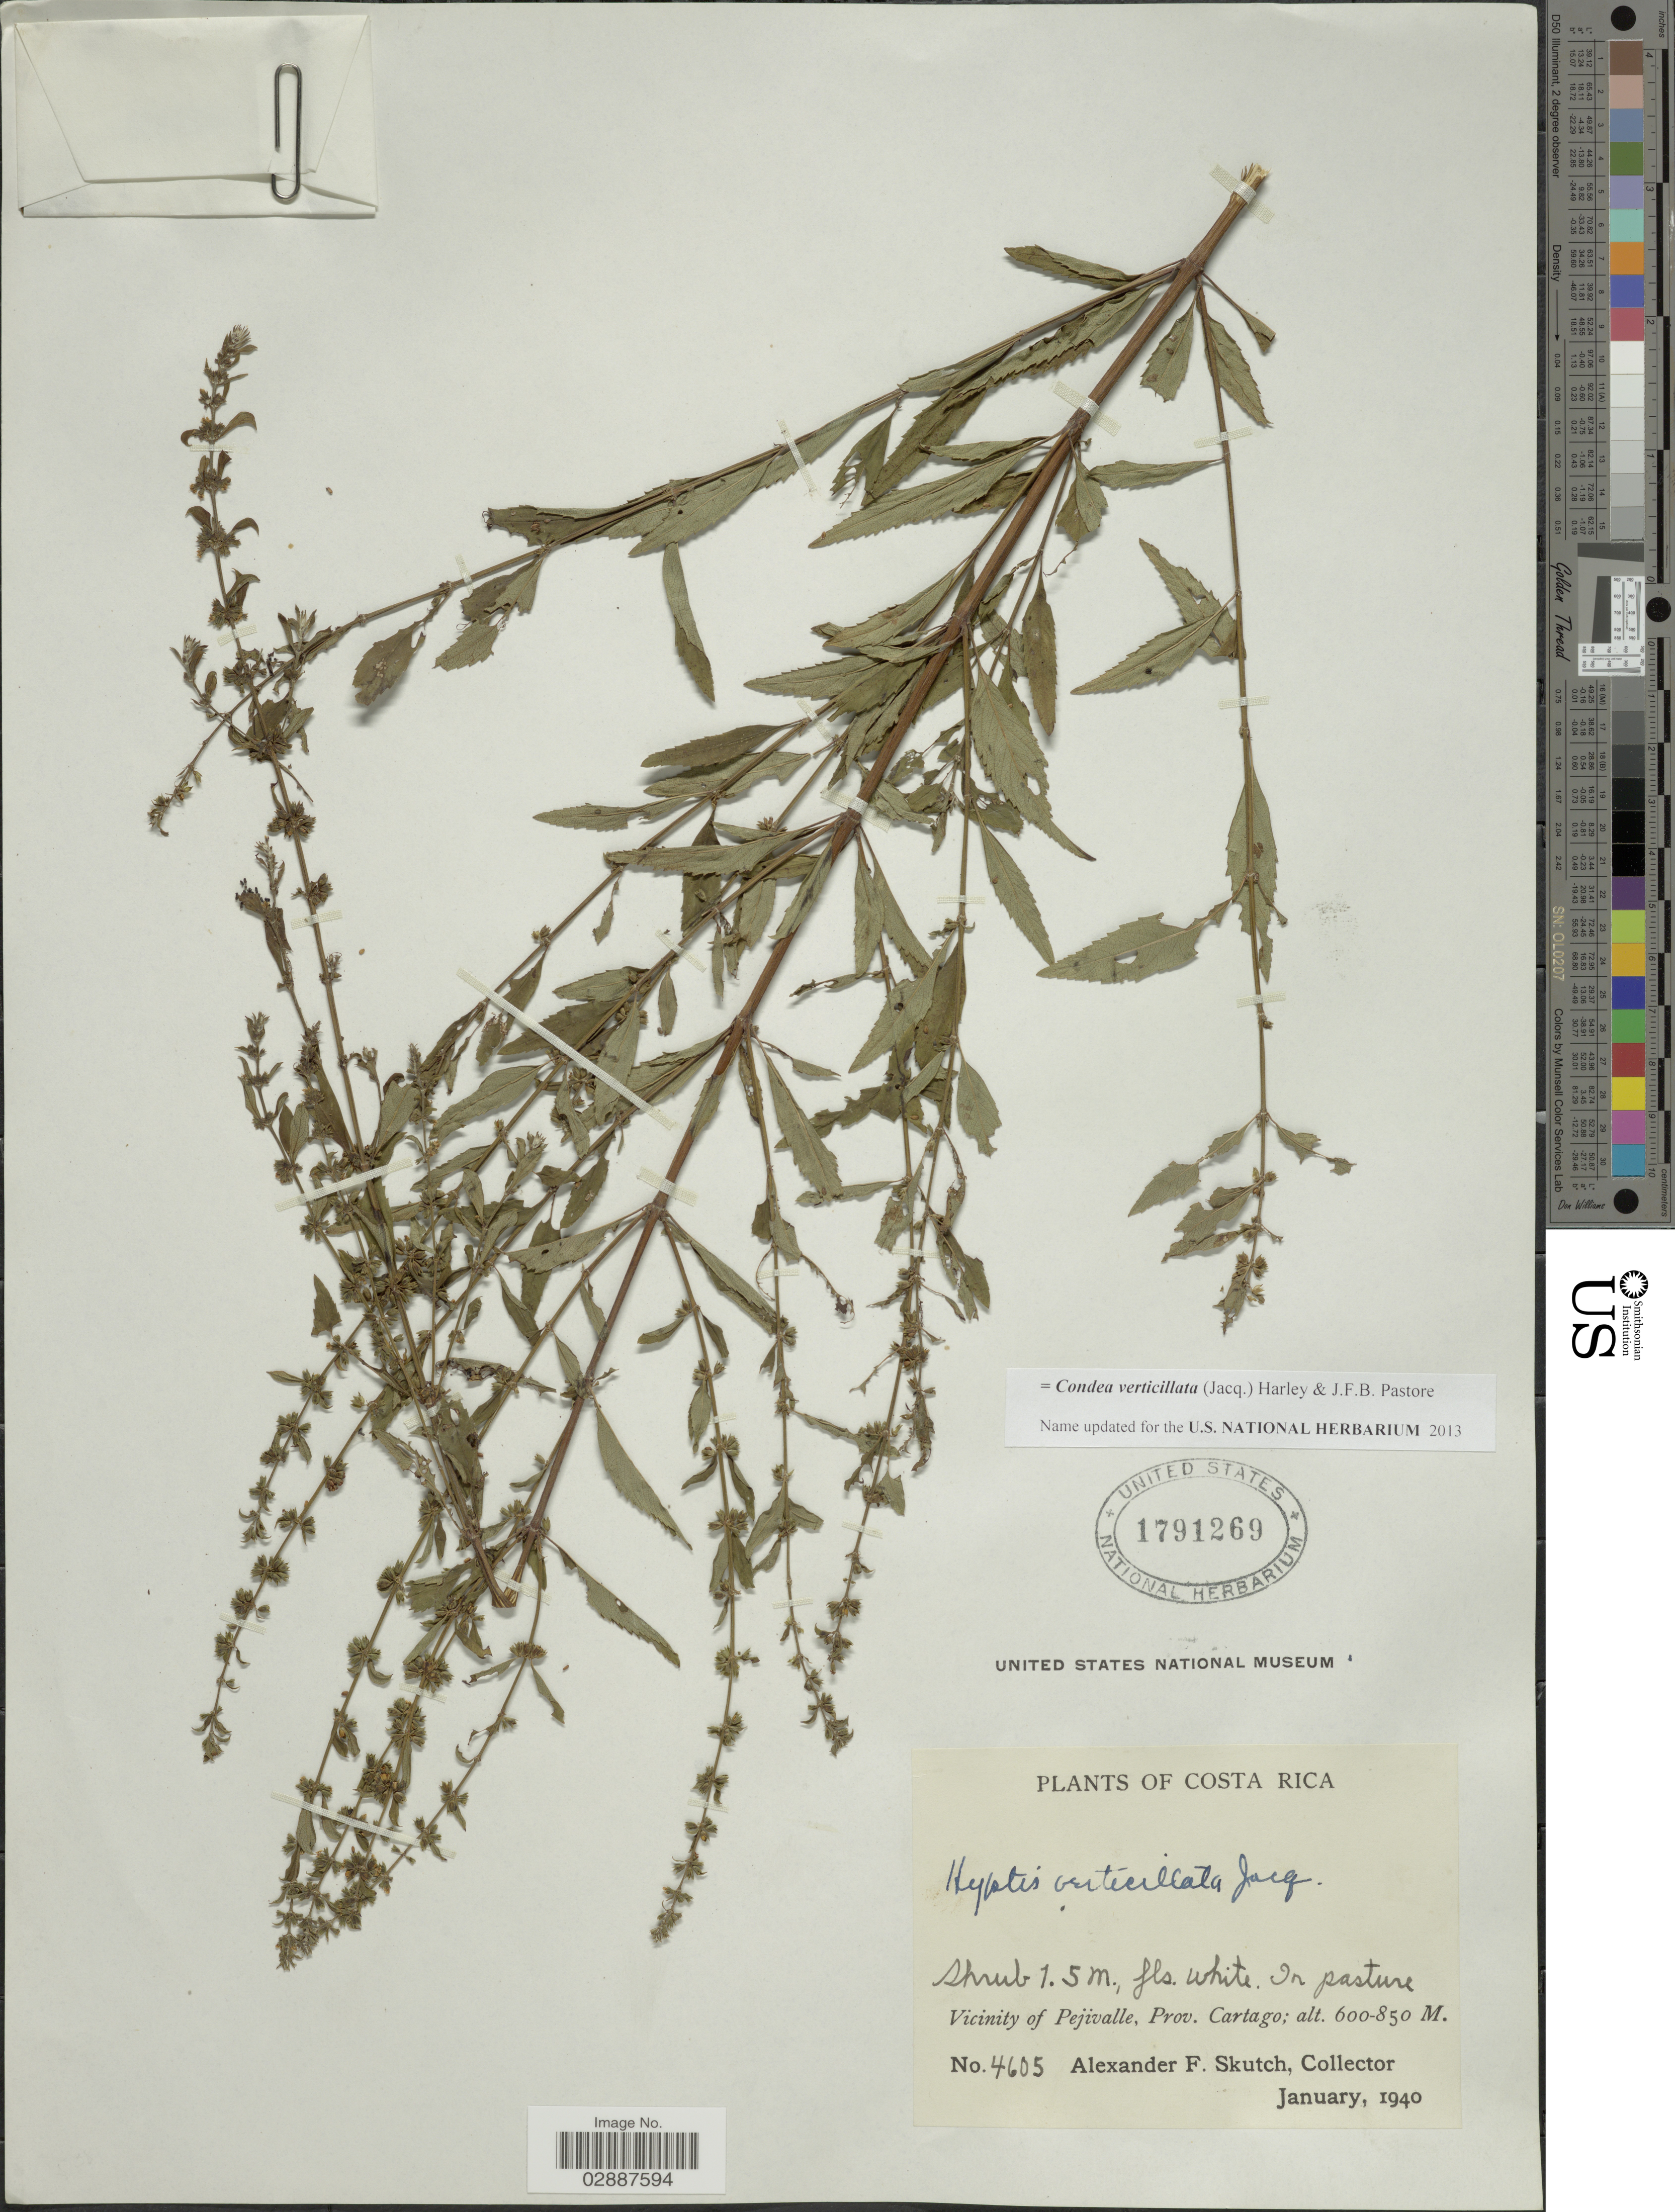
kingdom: Plantae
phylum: Tracheophyta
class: Magnoliopsida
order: Lamiales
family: Lamiaceae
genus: Condea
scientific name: Condea verticillata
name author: (Jacq.) Harley & J.F.B. Pastore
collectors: A. F. Skutch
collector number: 4605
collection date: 1940-01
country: Costa Rica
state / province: Cartago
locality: Vicinity of Pejivalle.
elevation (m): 600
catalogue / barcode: US 1791269